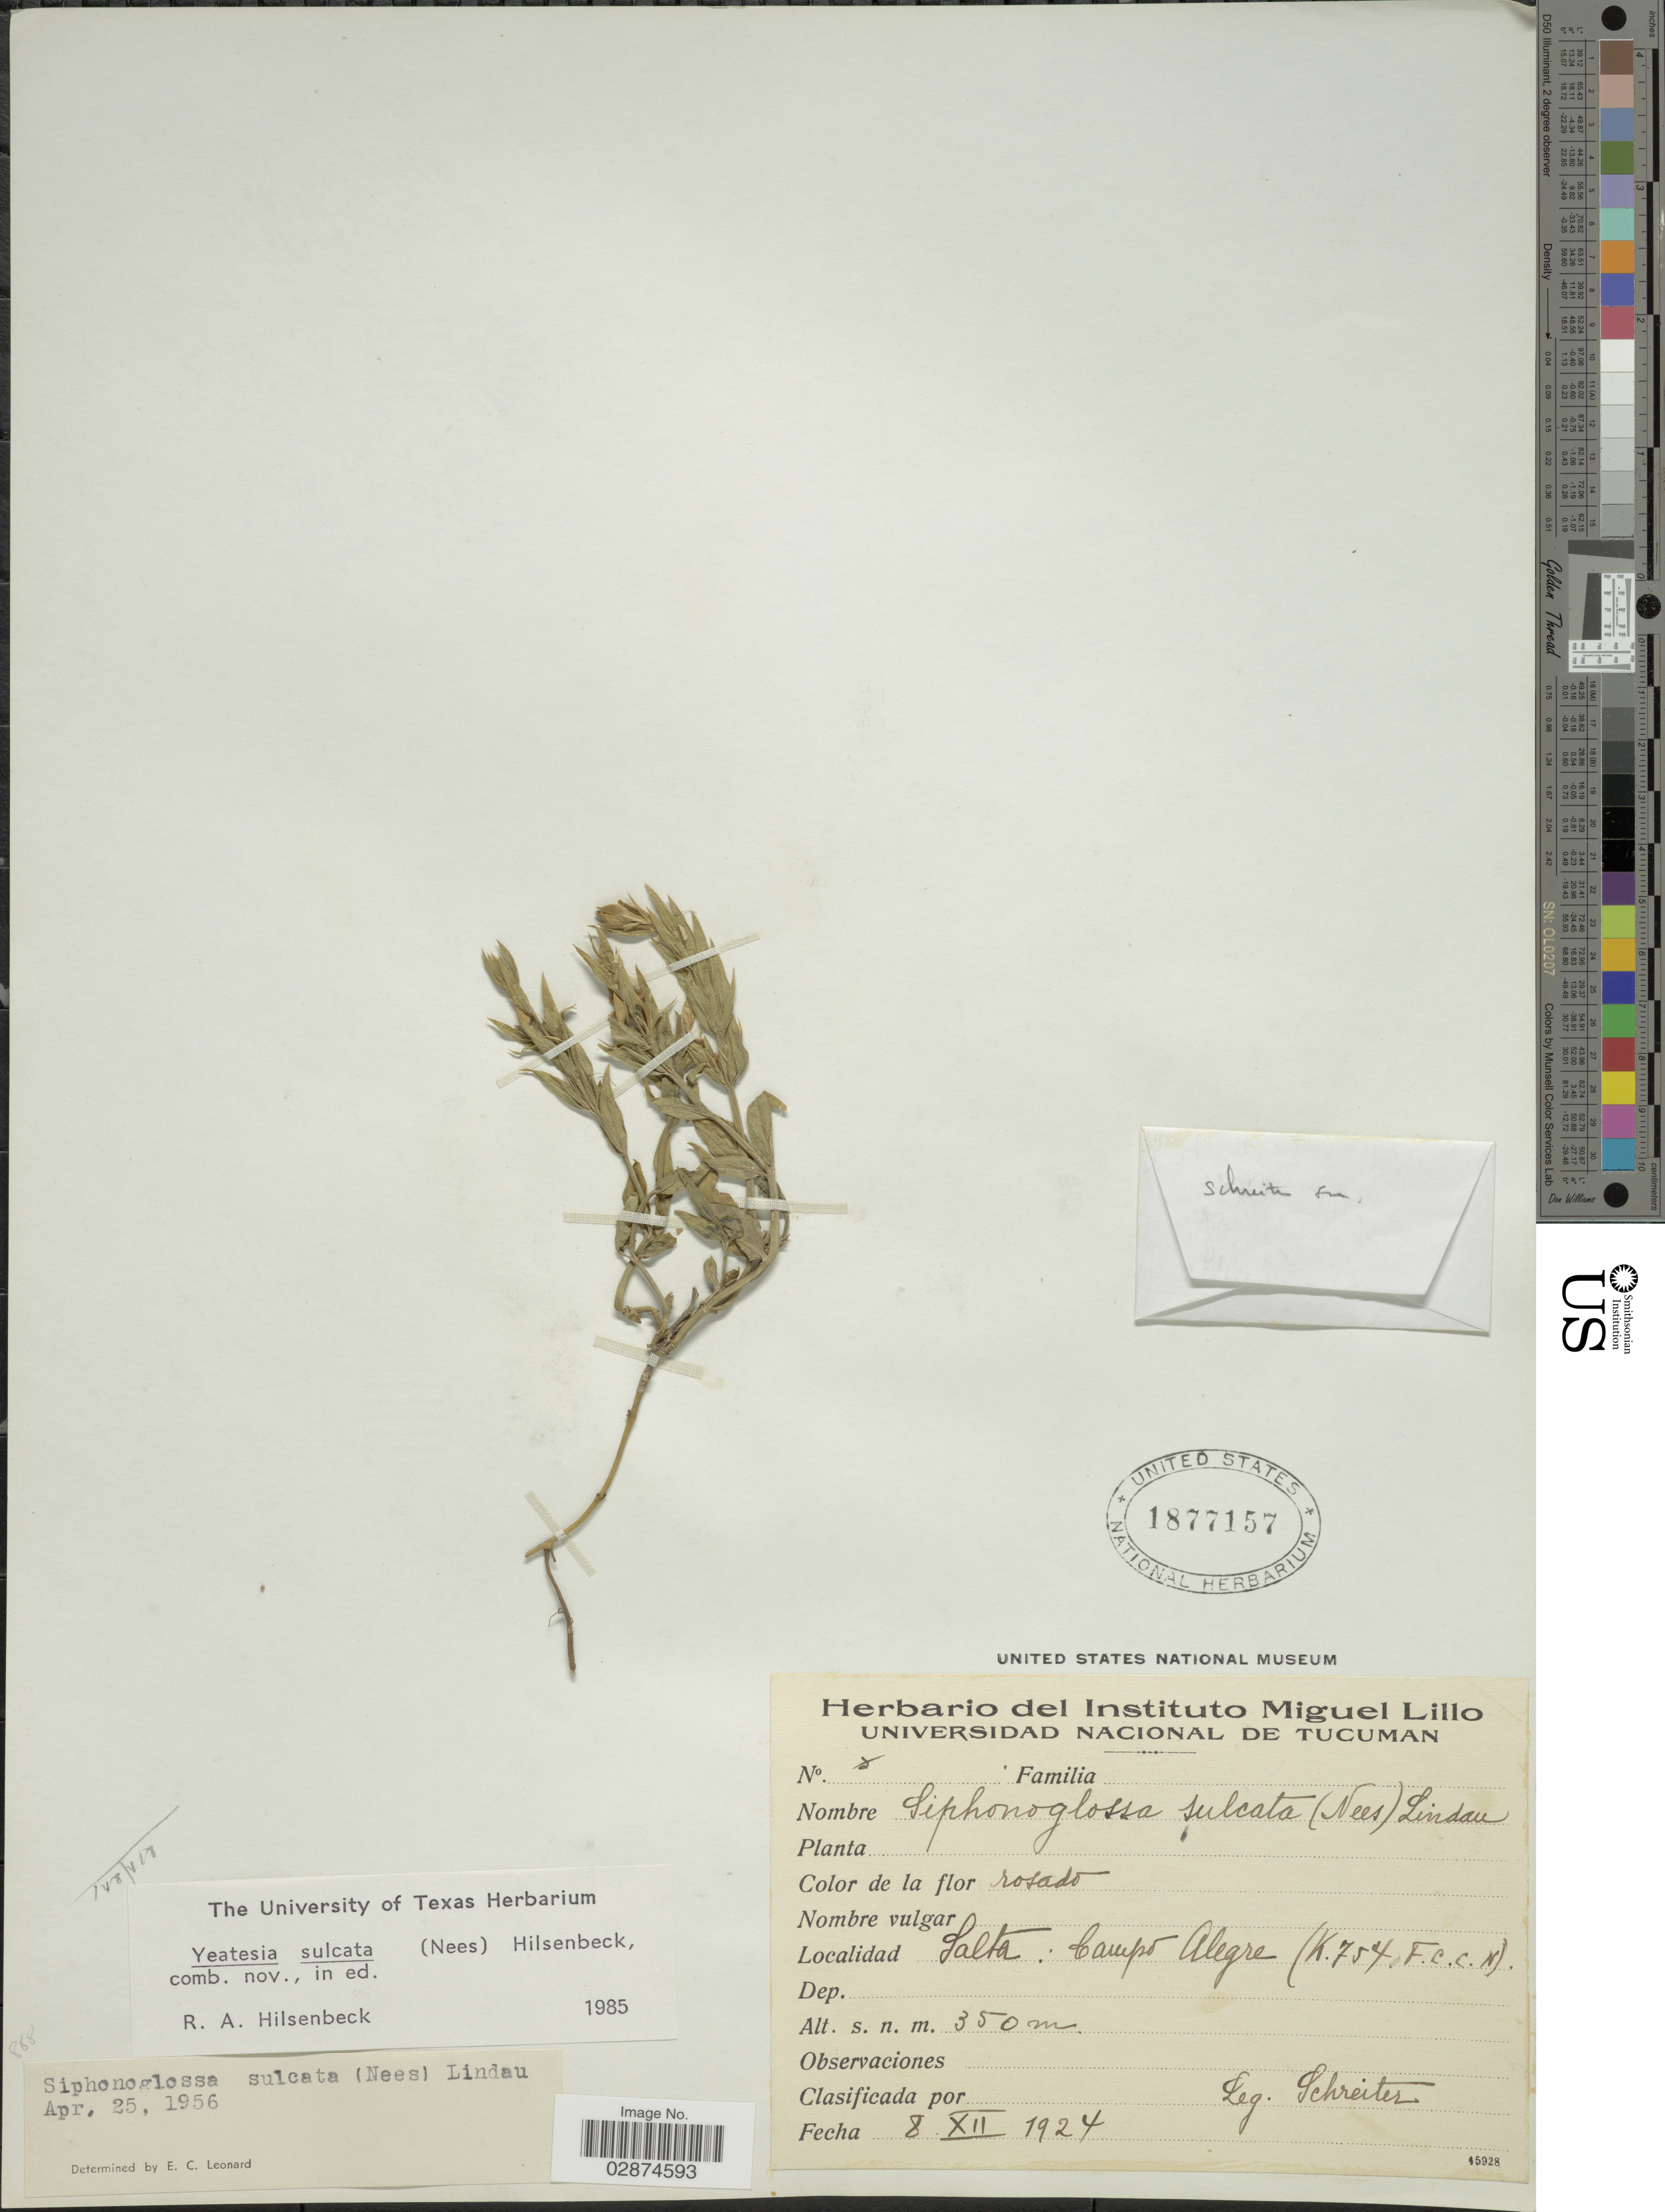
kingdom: Plantae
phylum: Tracheophyta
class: Magnoliopsida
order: Lamiales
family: Acanthaceae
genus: Yeatesia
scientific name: Yeatesia sulcata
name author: (Nees) Hilsenb.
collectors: -. Schreiter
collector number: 8*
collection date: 1924-12-08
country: Argentina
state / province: Salta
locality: Campo Alegre (K.754 F.C.C.N.).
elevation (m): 350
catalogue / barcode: US 1877157